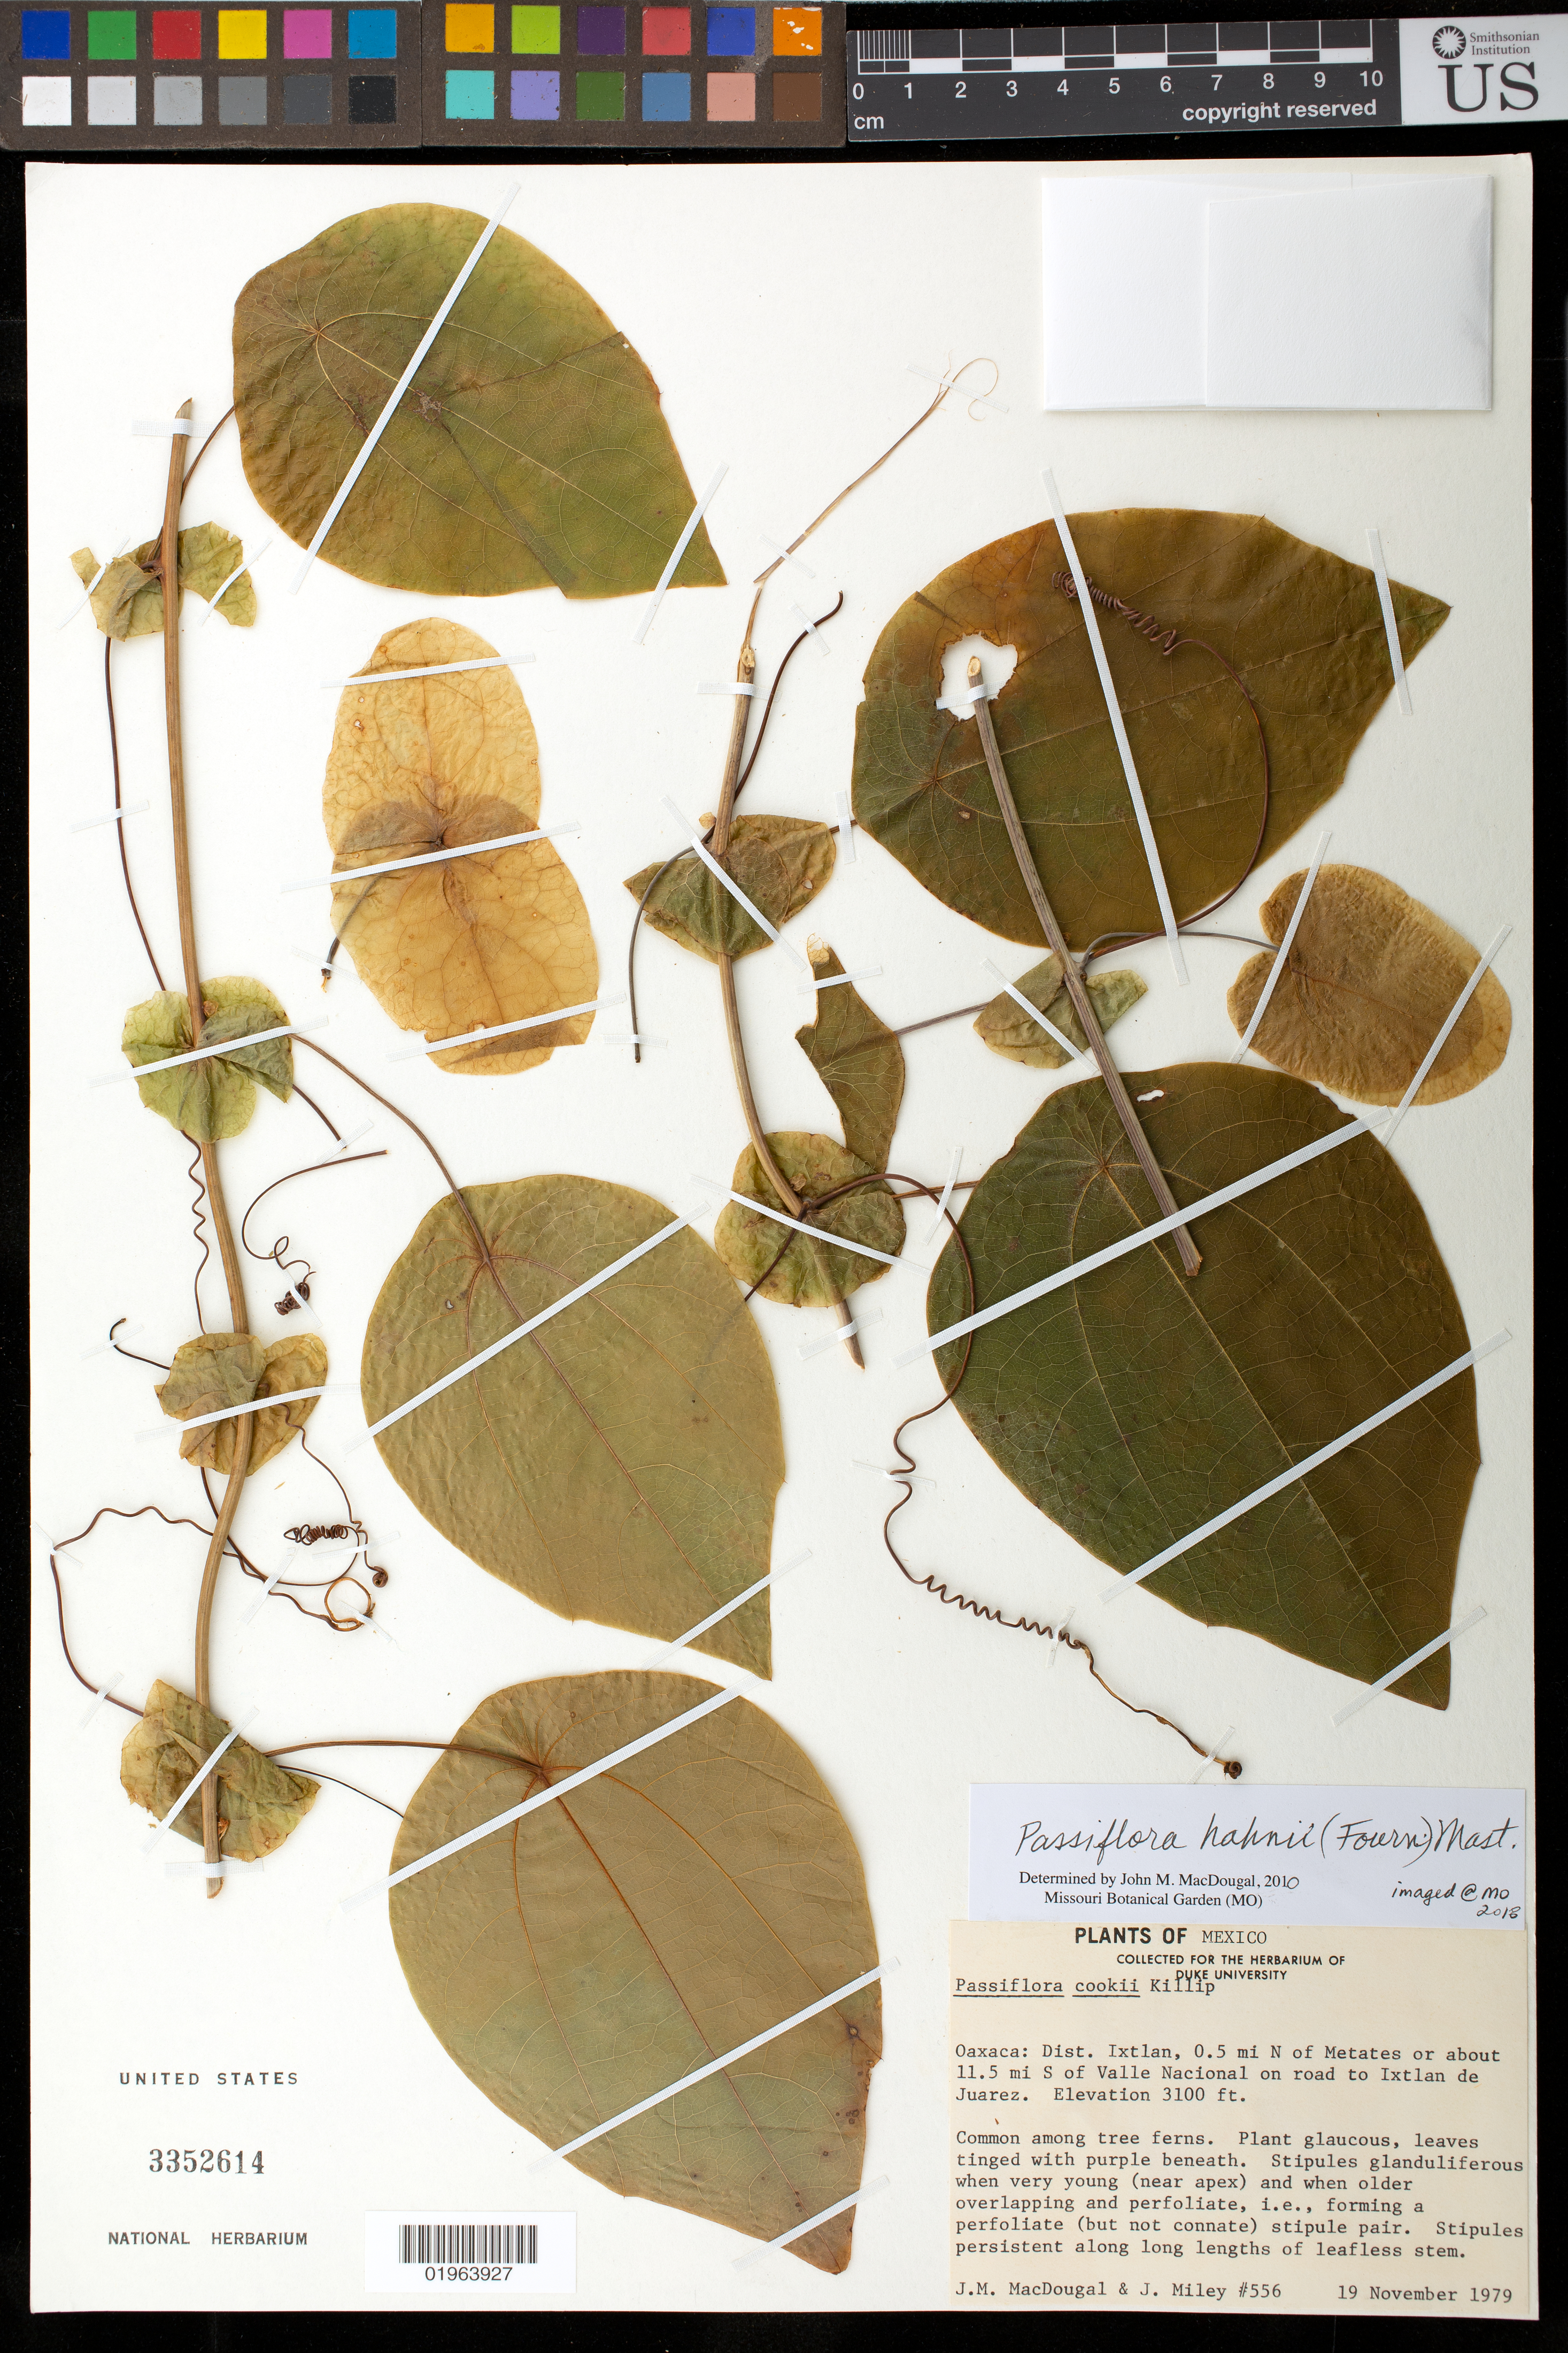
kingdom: Plantae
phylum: Tracheophyta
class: Magnoliopsida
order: Malpighiales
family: Passifloraceae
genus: Passiflora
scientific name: Passiflora hahnii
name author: (E. Fourn.) Mast.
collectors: J. M. MacDougal & J. Miley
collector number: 556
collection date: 1979-11-19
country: Mexico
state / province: Oaxaca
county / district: Ixtlan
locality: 0.5 mi. N of Metates or about 11.5 mi. S of Valle Nacional on road to Ixtlan de Juarez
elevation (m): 945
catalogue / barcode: US 3352614